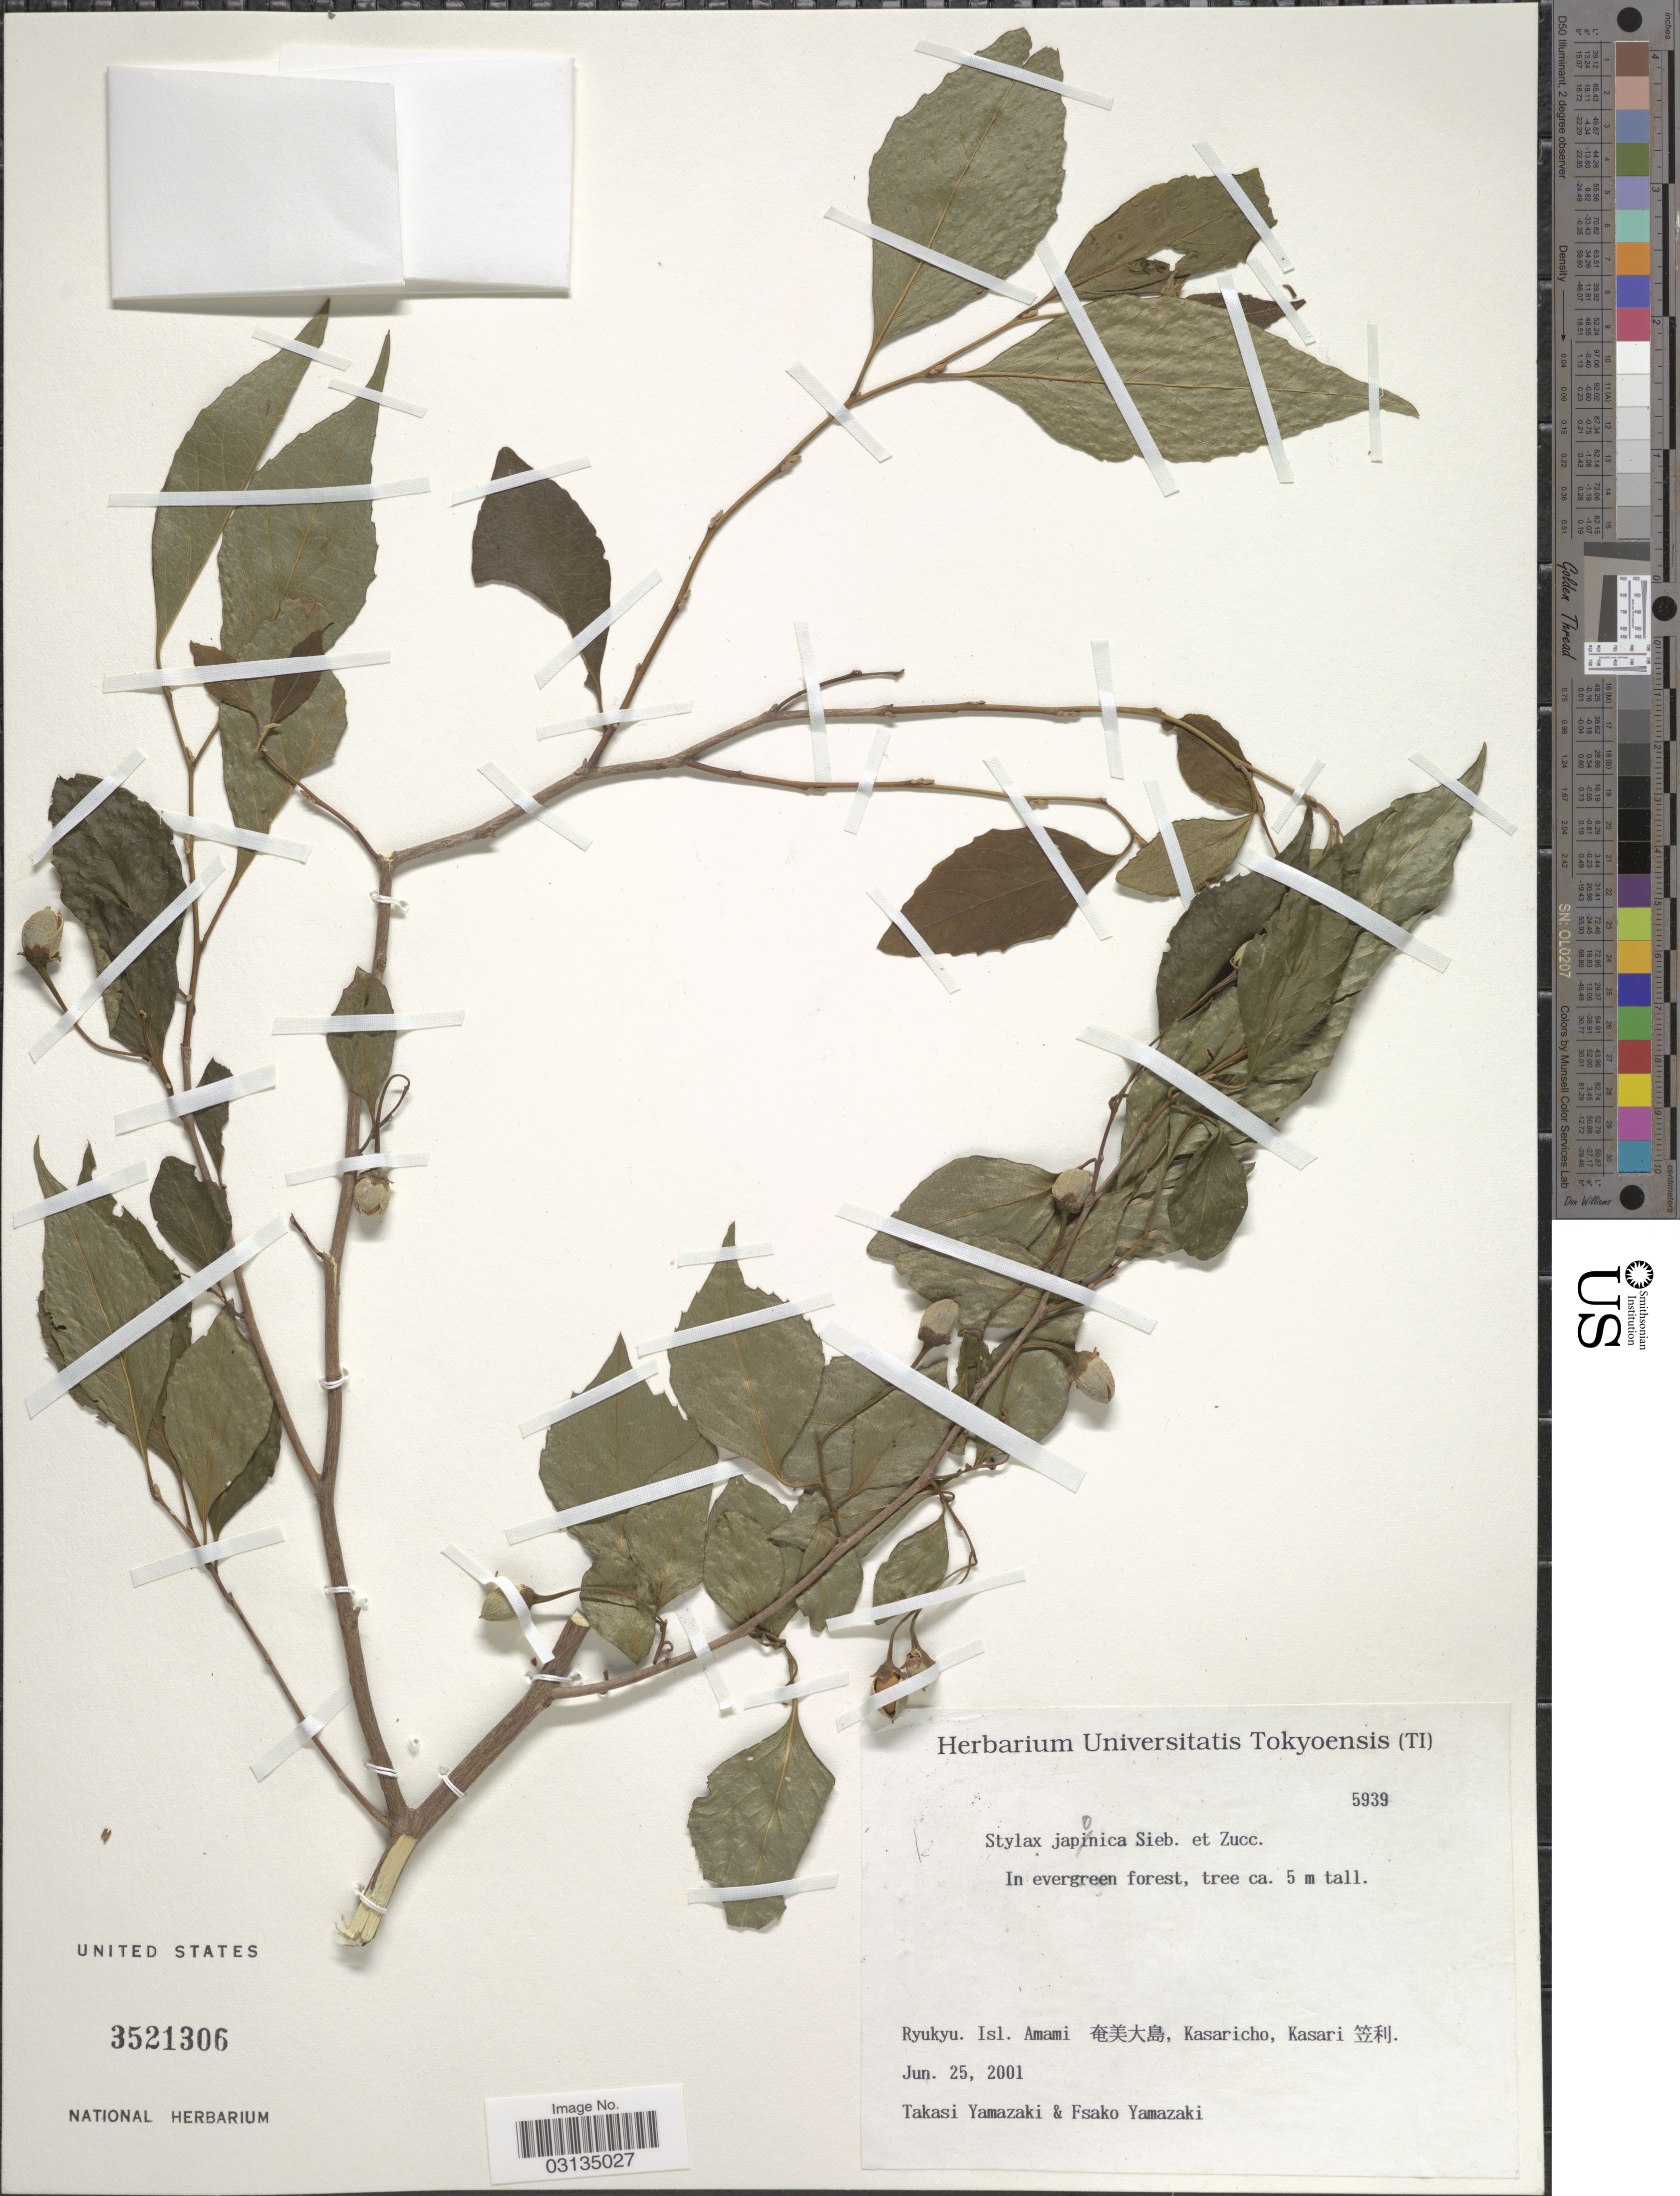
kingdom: Plantae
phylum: Tracheophyta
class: Magnoliopsida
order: Ericales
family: Styracaceae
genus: Styrax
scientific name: Styrax japonicus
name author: Siebold & Zucc.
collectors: T. Yamazaki & F. Yamazaki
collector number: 5939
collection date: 2001-06-25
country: Japan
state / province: Okinawa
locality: Ryukyu, Isl. Amami, Kasaricho, Kasari.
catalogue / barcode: US 3521306